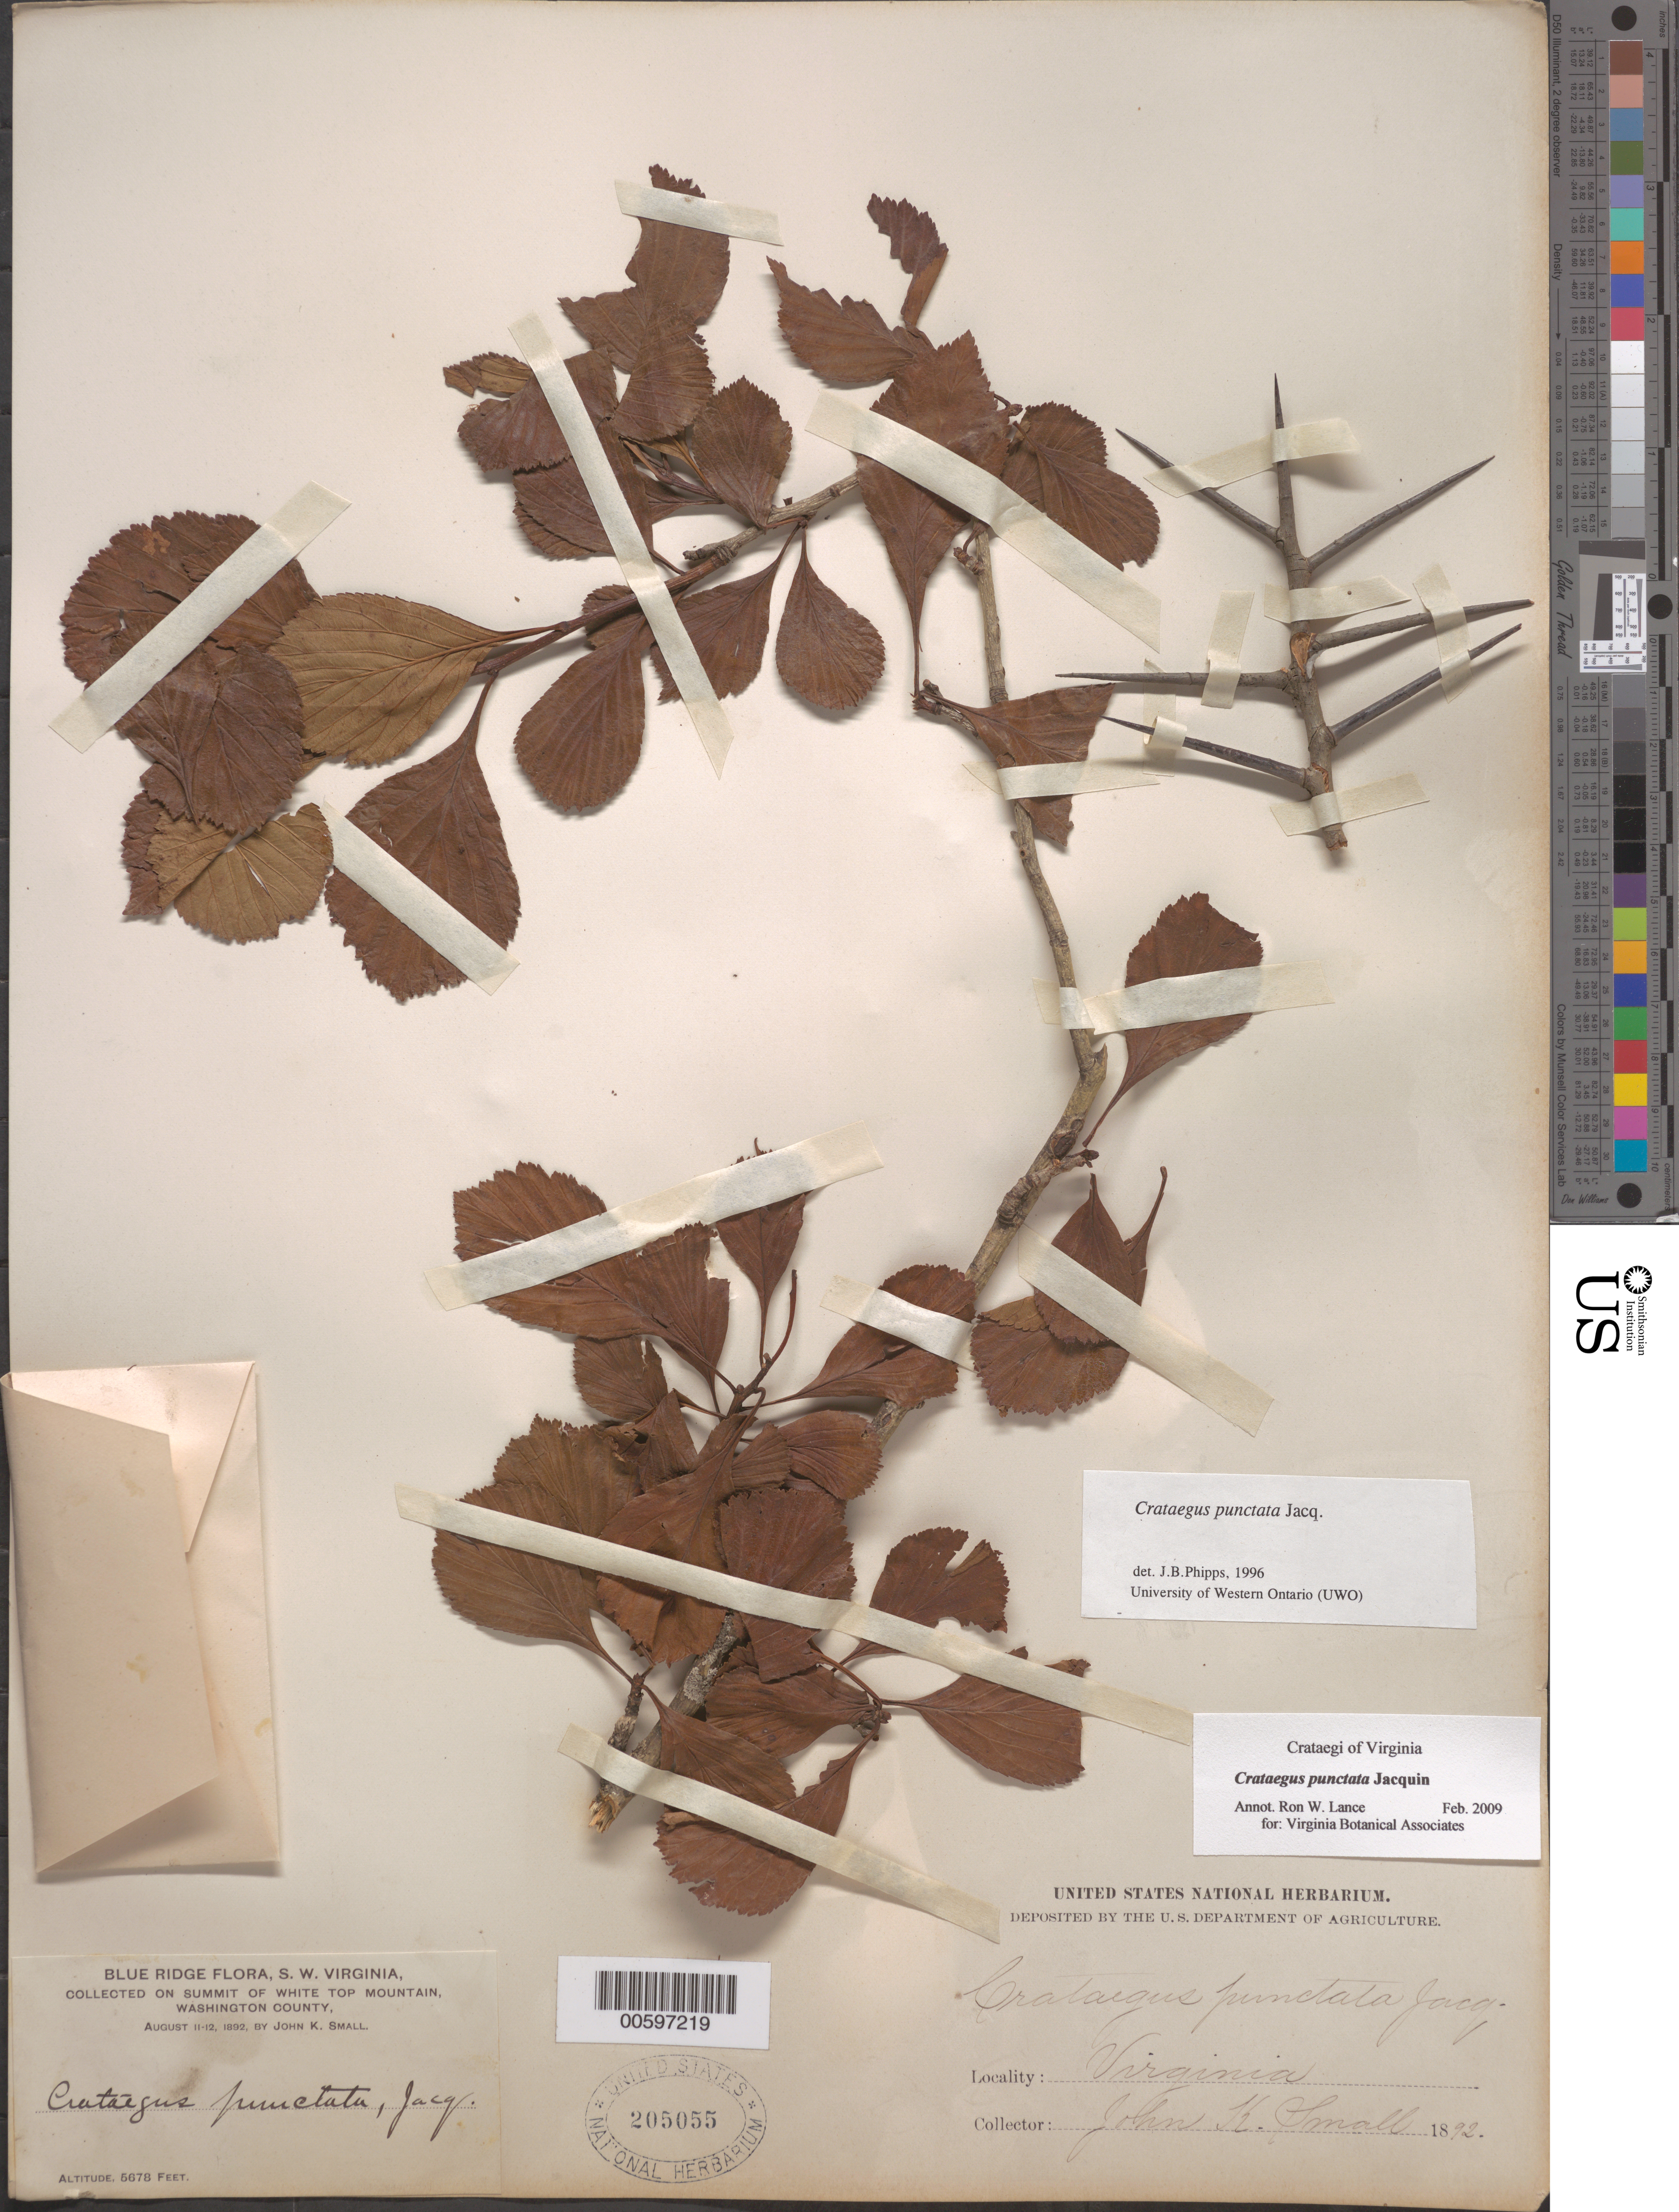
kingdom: Plantae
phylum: Tracheophyta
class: Magnoliopsida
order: Rosales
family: Rosaceae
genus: Crataegus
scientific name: Crataegus punctata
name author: Jacq.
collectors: J. K. Small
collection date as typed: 11 Aug 1892 to 12 Aug 1892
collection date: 1892-08-11/1892-08-12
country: United States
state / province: Virginia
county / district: Washington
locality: Summit of White Top Mtn.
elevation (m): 1731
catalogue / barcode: US 205055